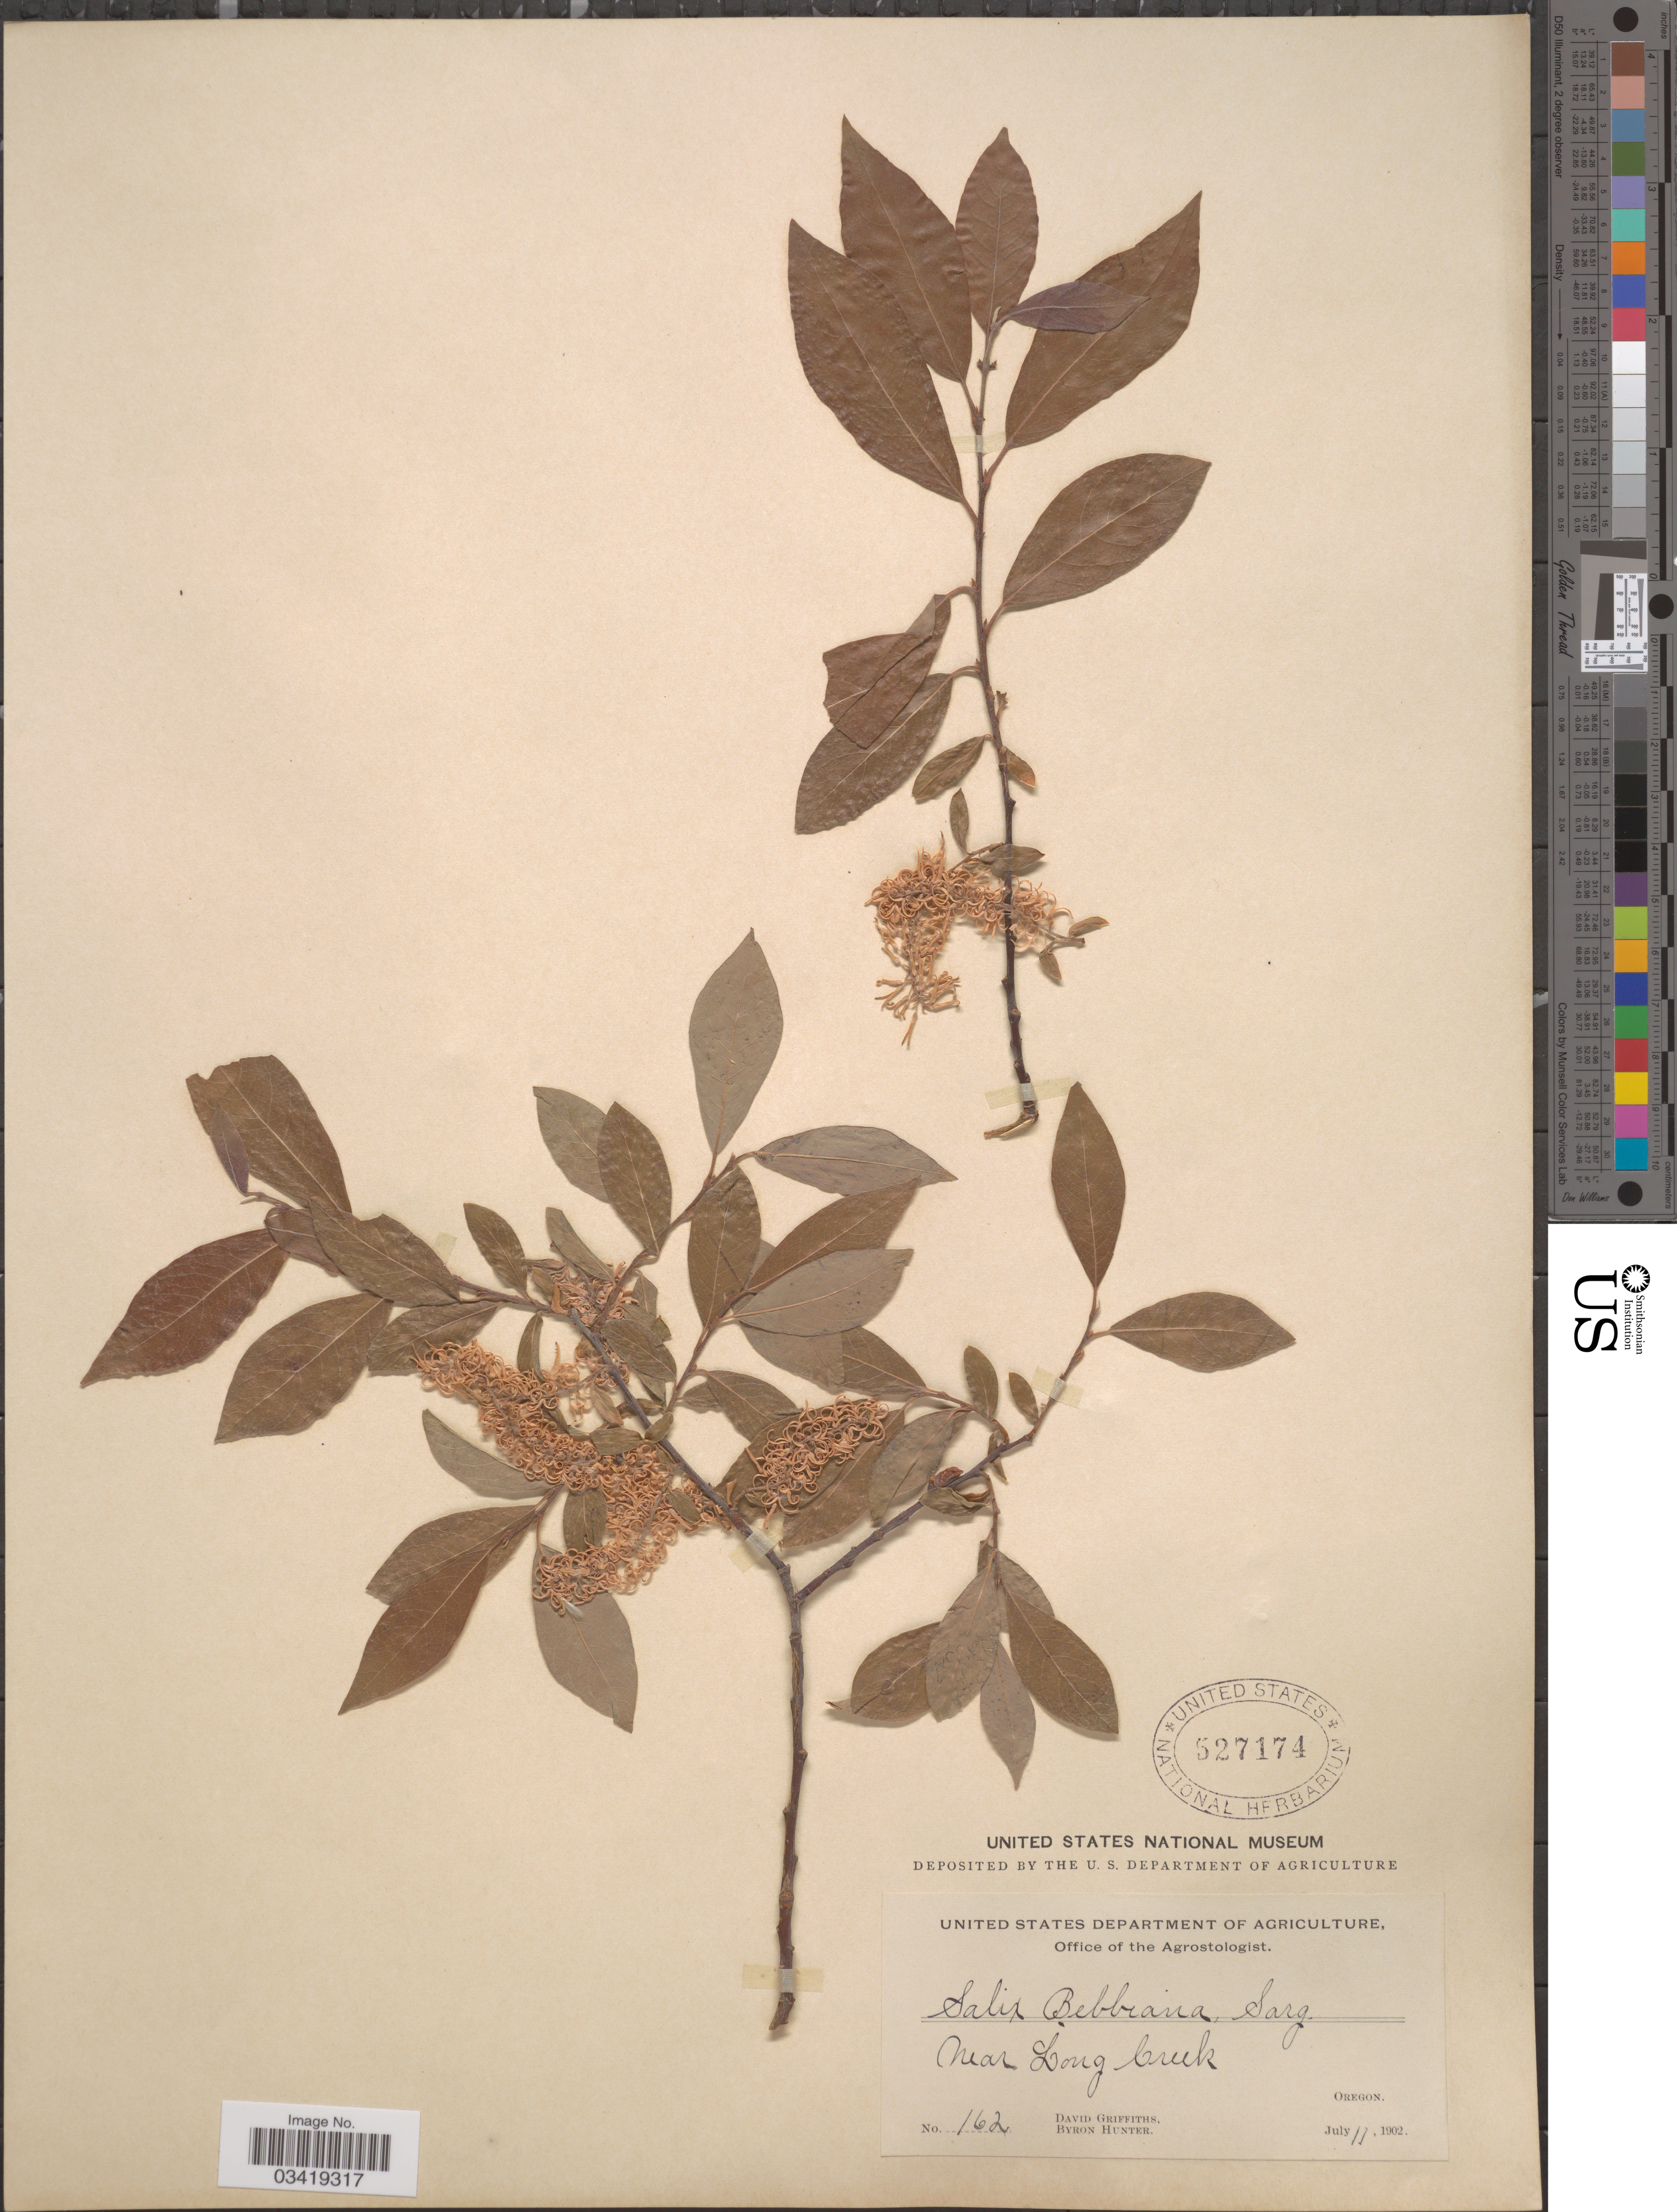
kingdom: Plantae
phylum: Tracheophyta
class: Magnoliopsida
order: Malpighiales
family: Salicaceae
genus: Salix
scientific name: Salix bebbiana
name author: Sarg.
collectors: D. Griffiths & B. Hunter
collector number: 162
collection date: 1902-07-11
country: United States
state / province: Oregon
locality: Near Long Creek.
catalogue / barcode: US 527174